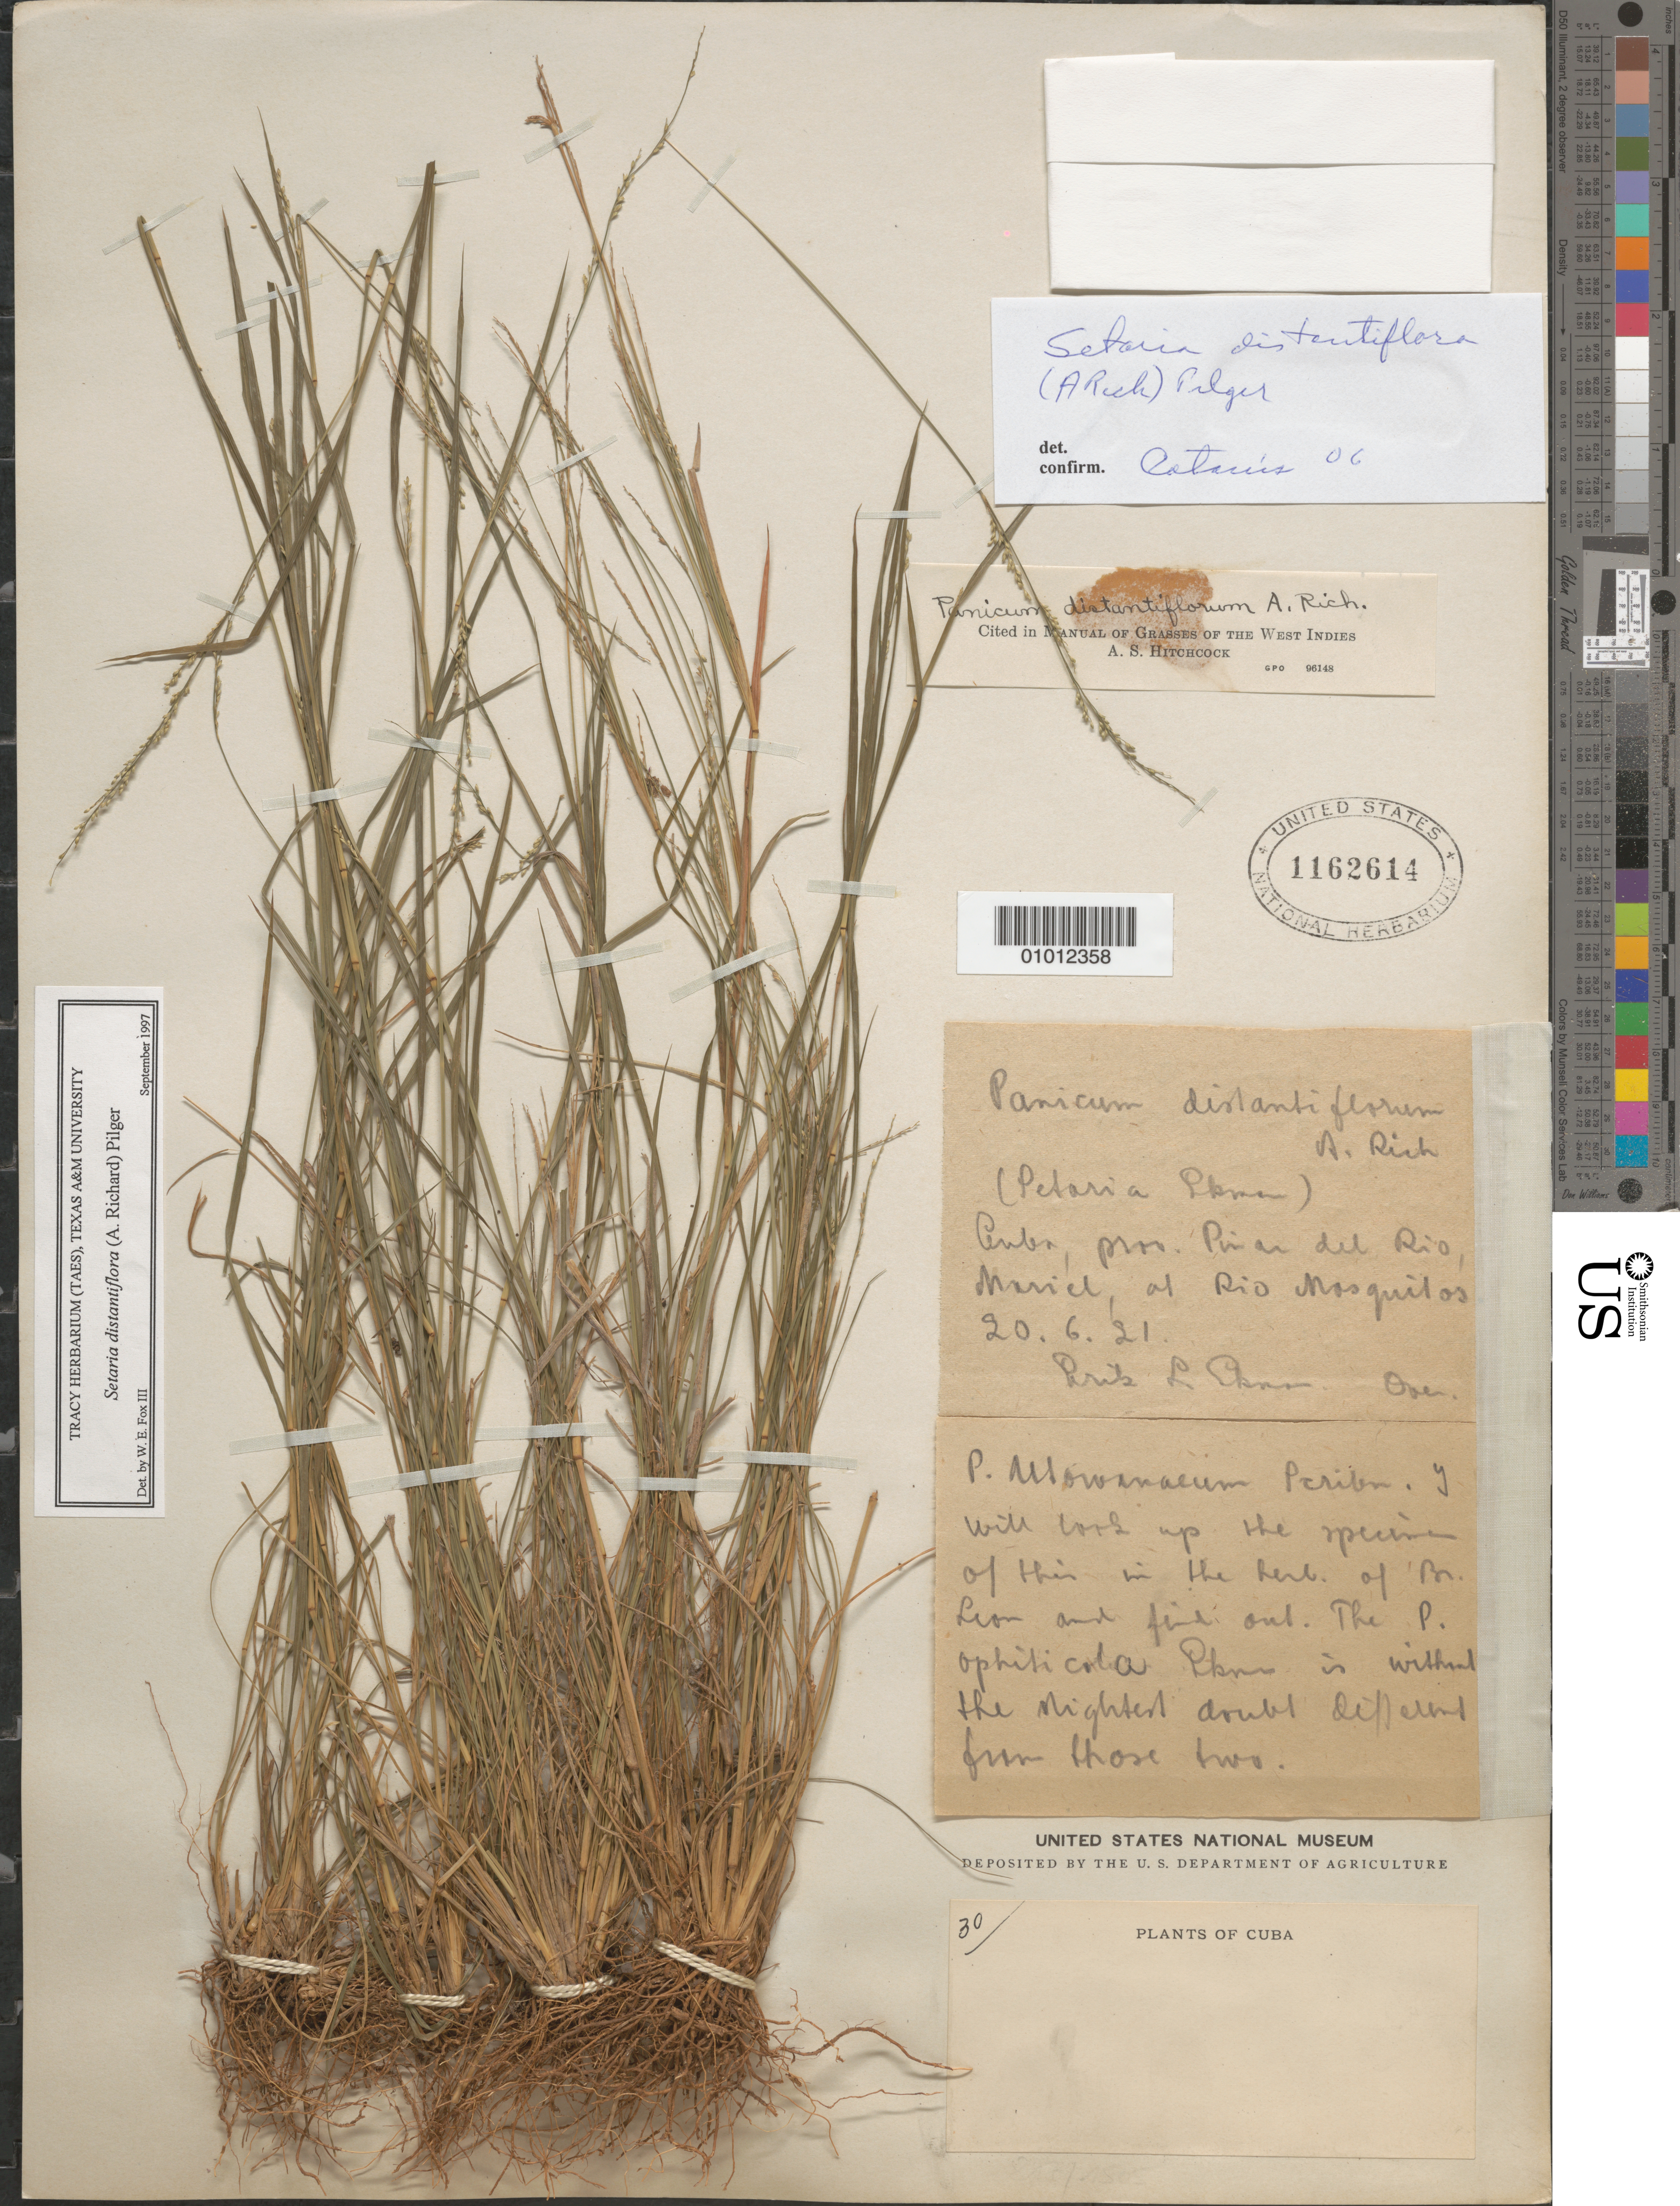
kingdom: Plantae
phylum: Tracheophyta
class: Liliopsida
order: Poales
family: Poaceae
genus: Setaria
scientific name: Setaria geniculata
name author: (Lam.) P. Beauv.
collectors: E. L. Ekman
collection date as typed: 20 Jun 1921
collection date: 1921-06-20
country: Cuba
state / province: Pinar del Rio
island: Cuba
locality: Mariel, al Rio Mosquitos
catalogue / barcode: US 1162614